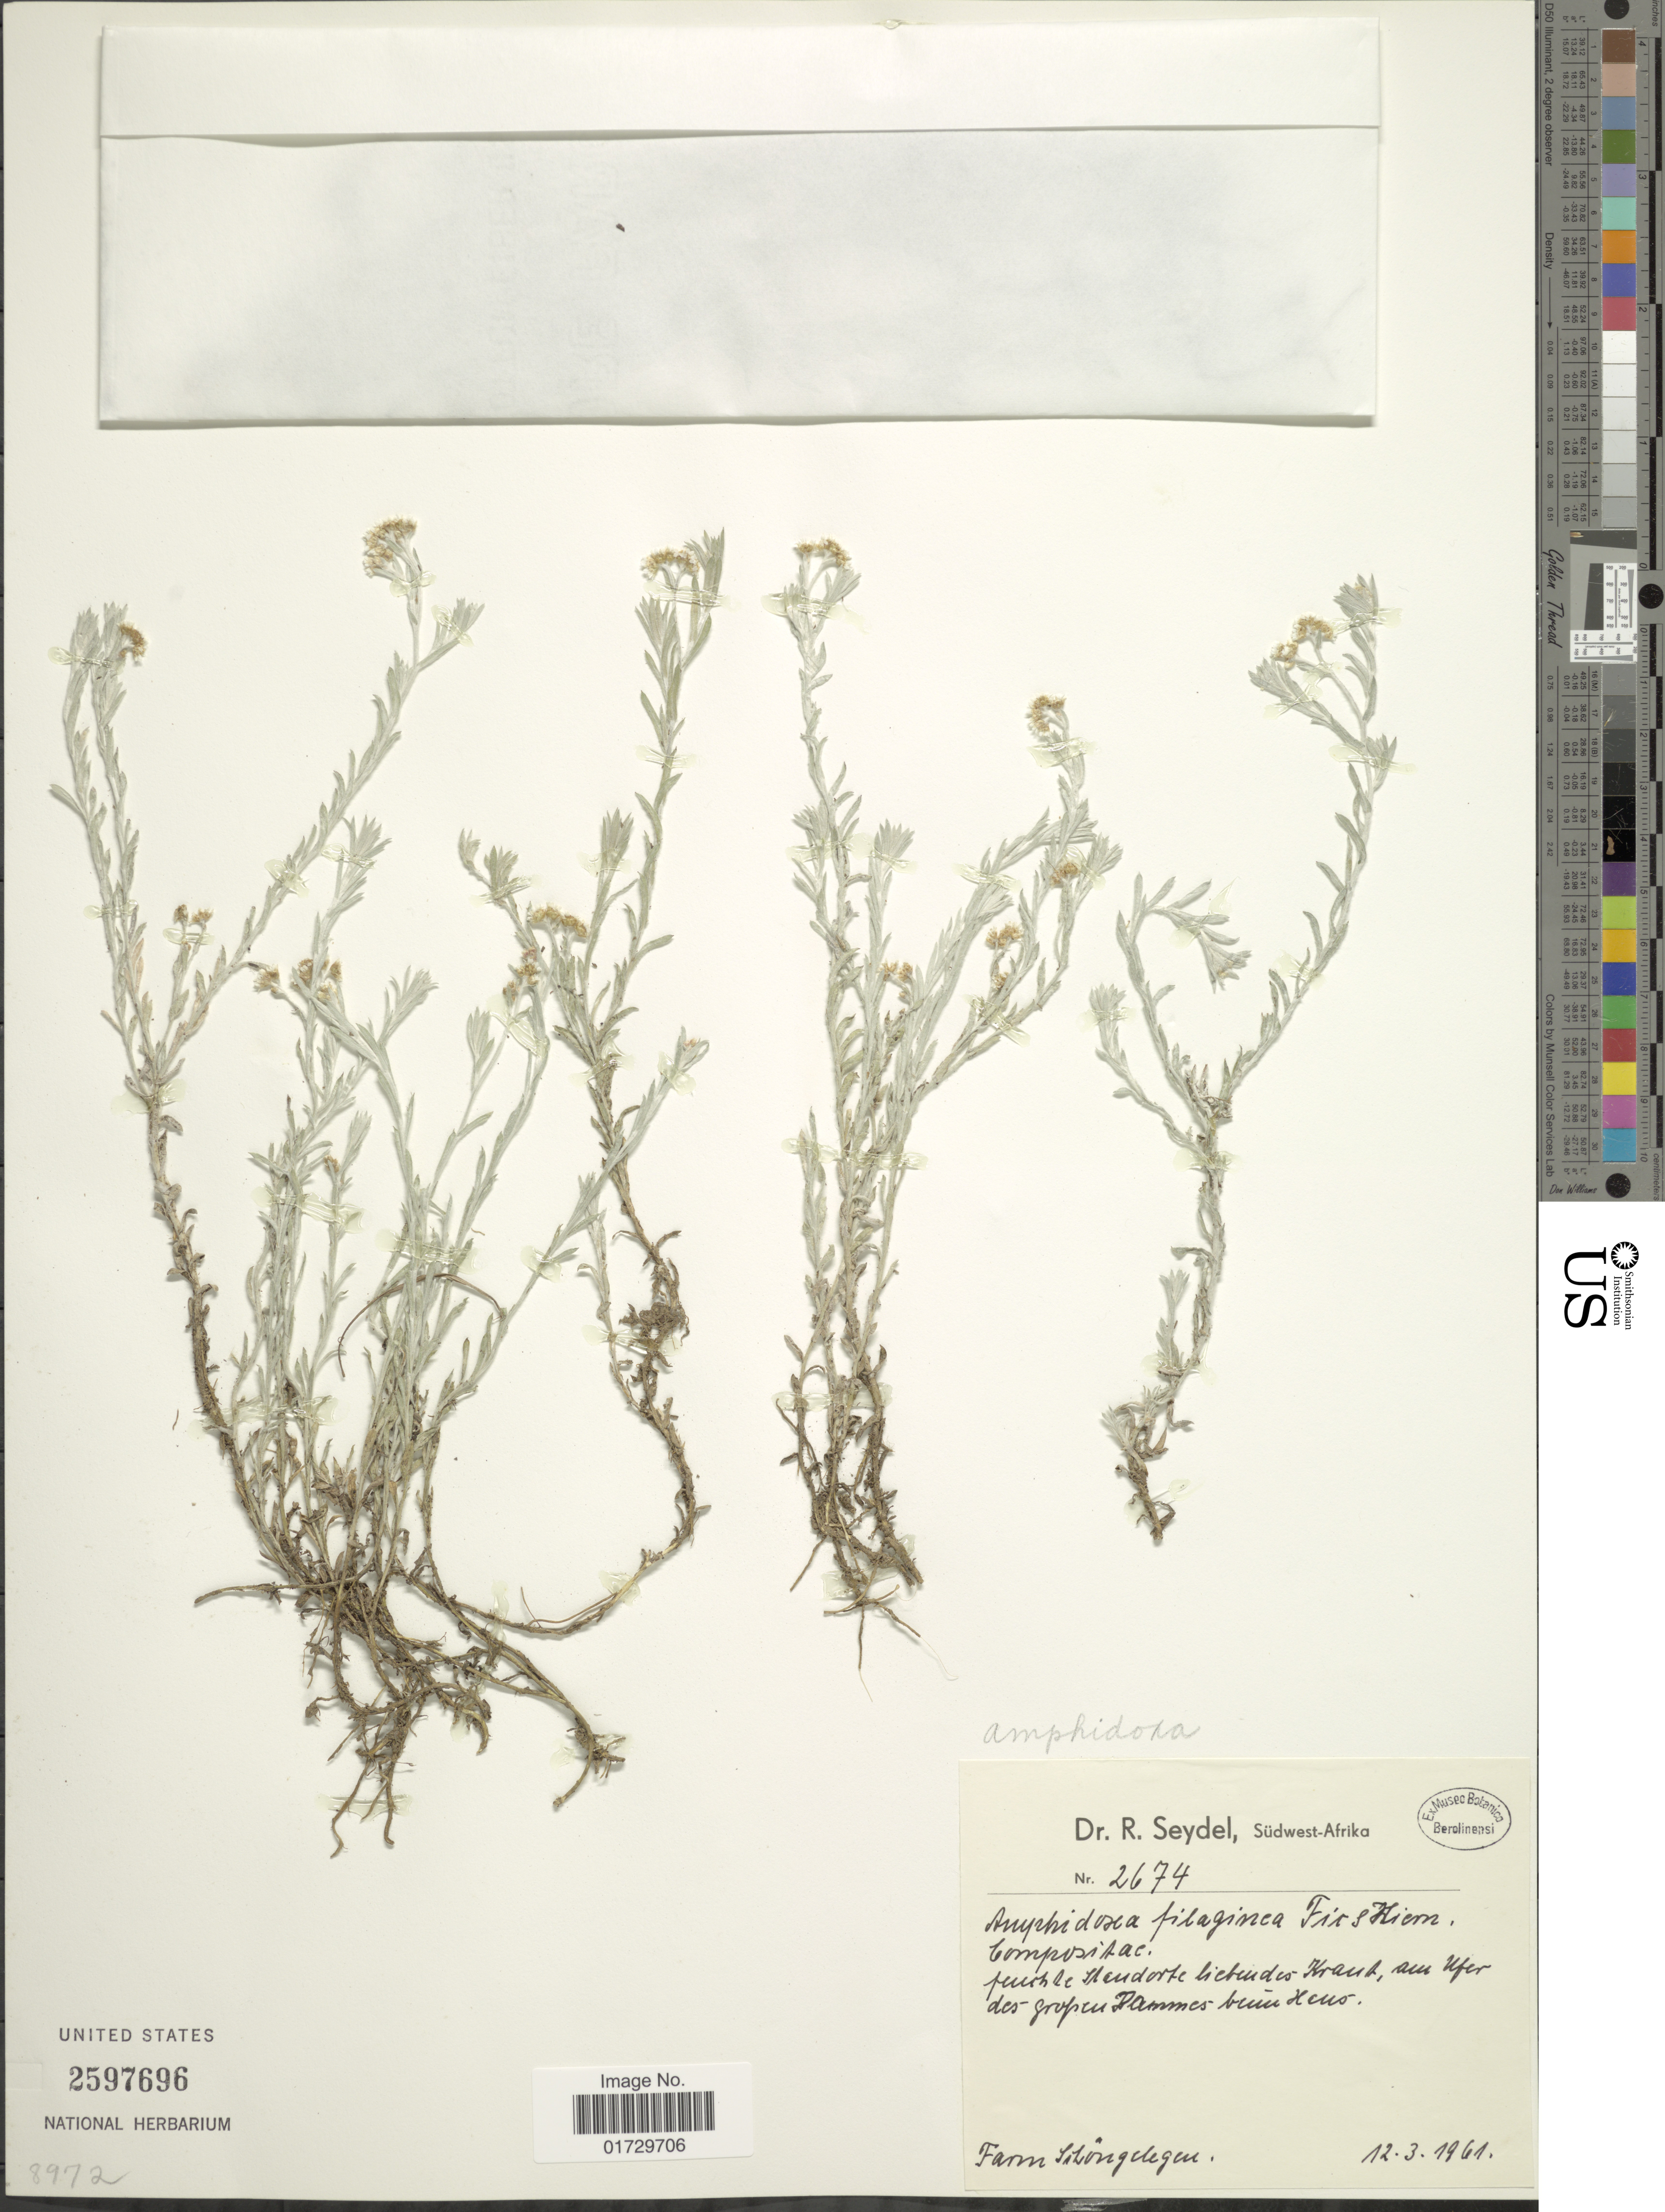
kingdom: Plantae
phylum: Tracheophyta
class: Magnoliopsida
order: Asterales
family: Asteraceae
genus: Amphidoxa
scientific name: Amphidoxa filaginea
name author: Ficalho & Hiern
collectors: R. Seydel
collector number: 2674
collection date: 1961-03-12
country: South Africa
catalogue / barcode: US 2597696